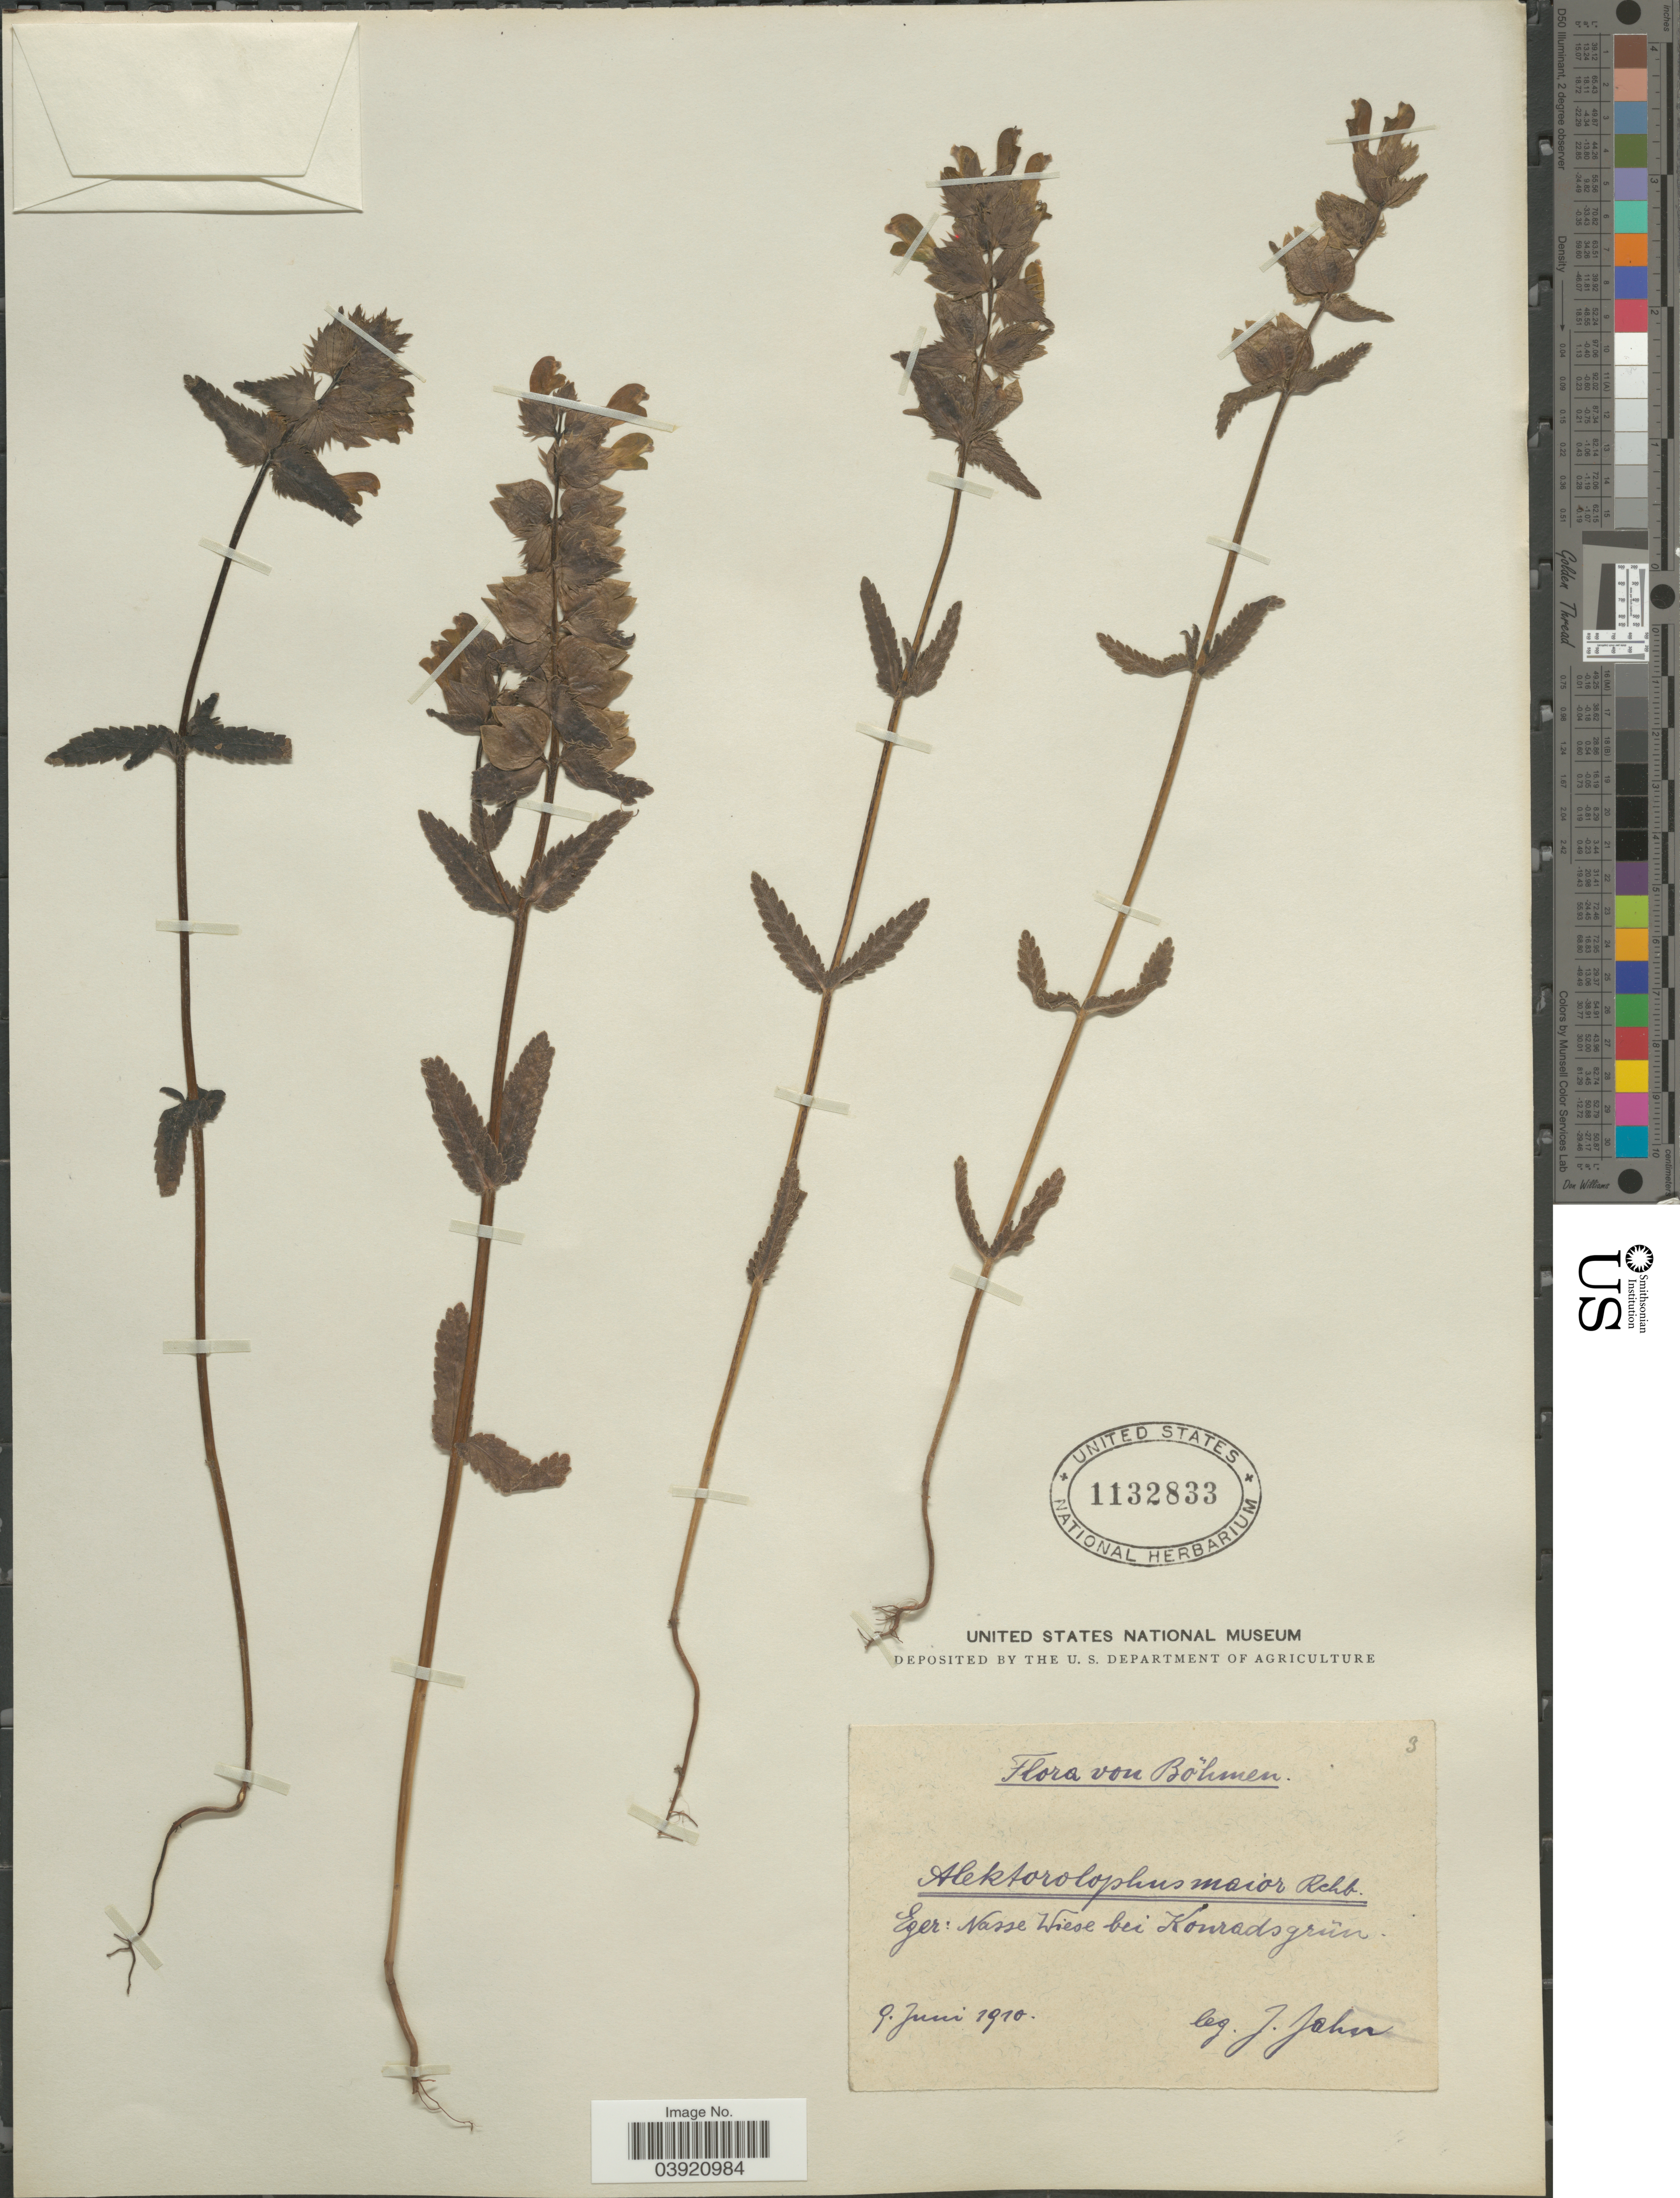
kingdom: Plantae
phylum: Tracheophyta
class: Magnoliopsida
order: Lamiales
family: Orobanchaceae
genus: Rhinanthus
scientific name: Rhinanthus major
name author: L.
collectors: J. John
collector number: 3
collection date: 1910-06-09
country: Hungary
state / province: Eger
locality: Bõhmen. Nasse Wiese bei Konradsgrũn.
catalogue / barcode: US 1132833